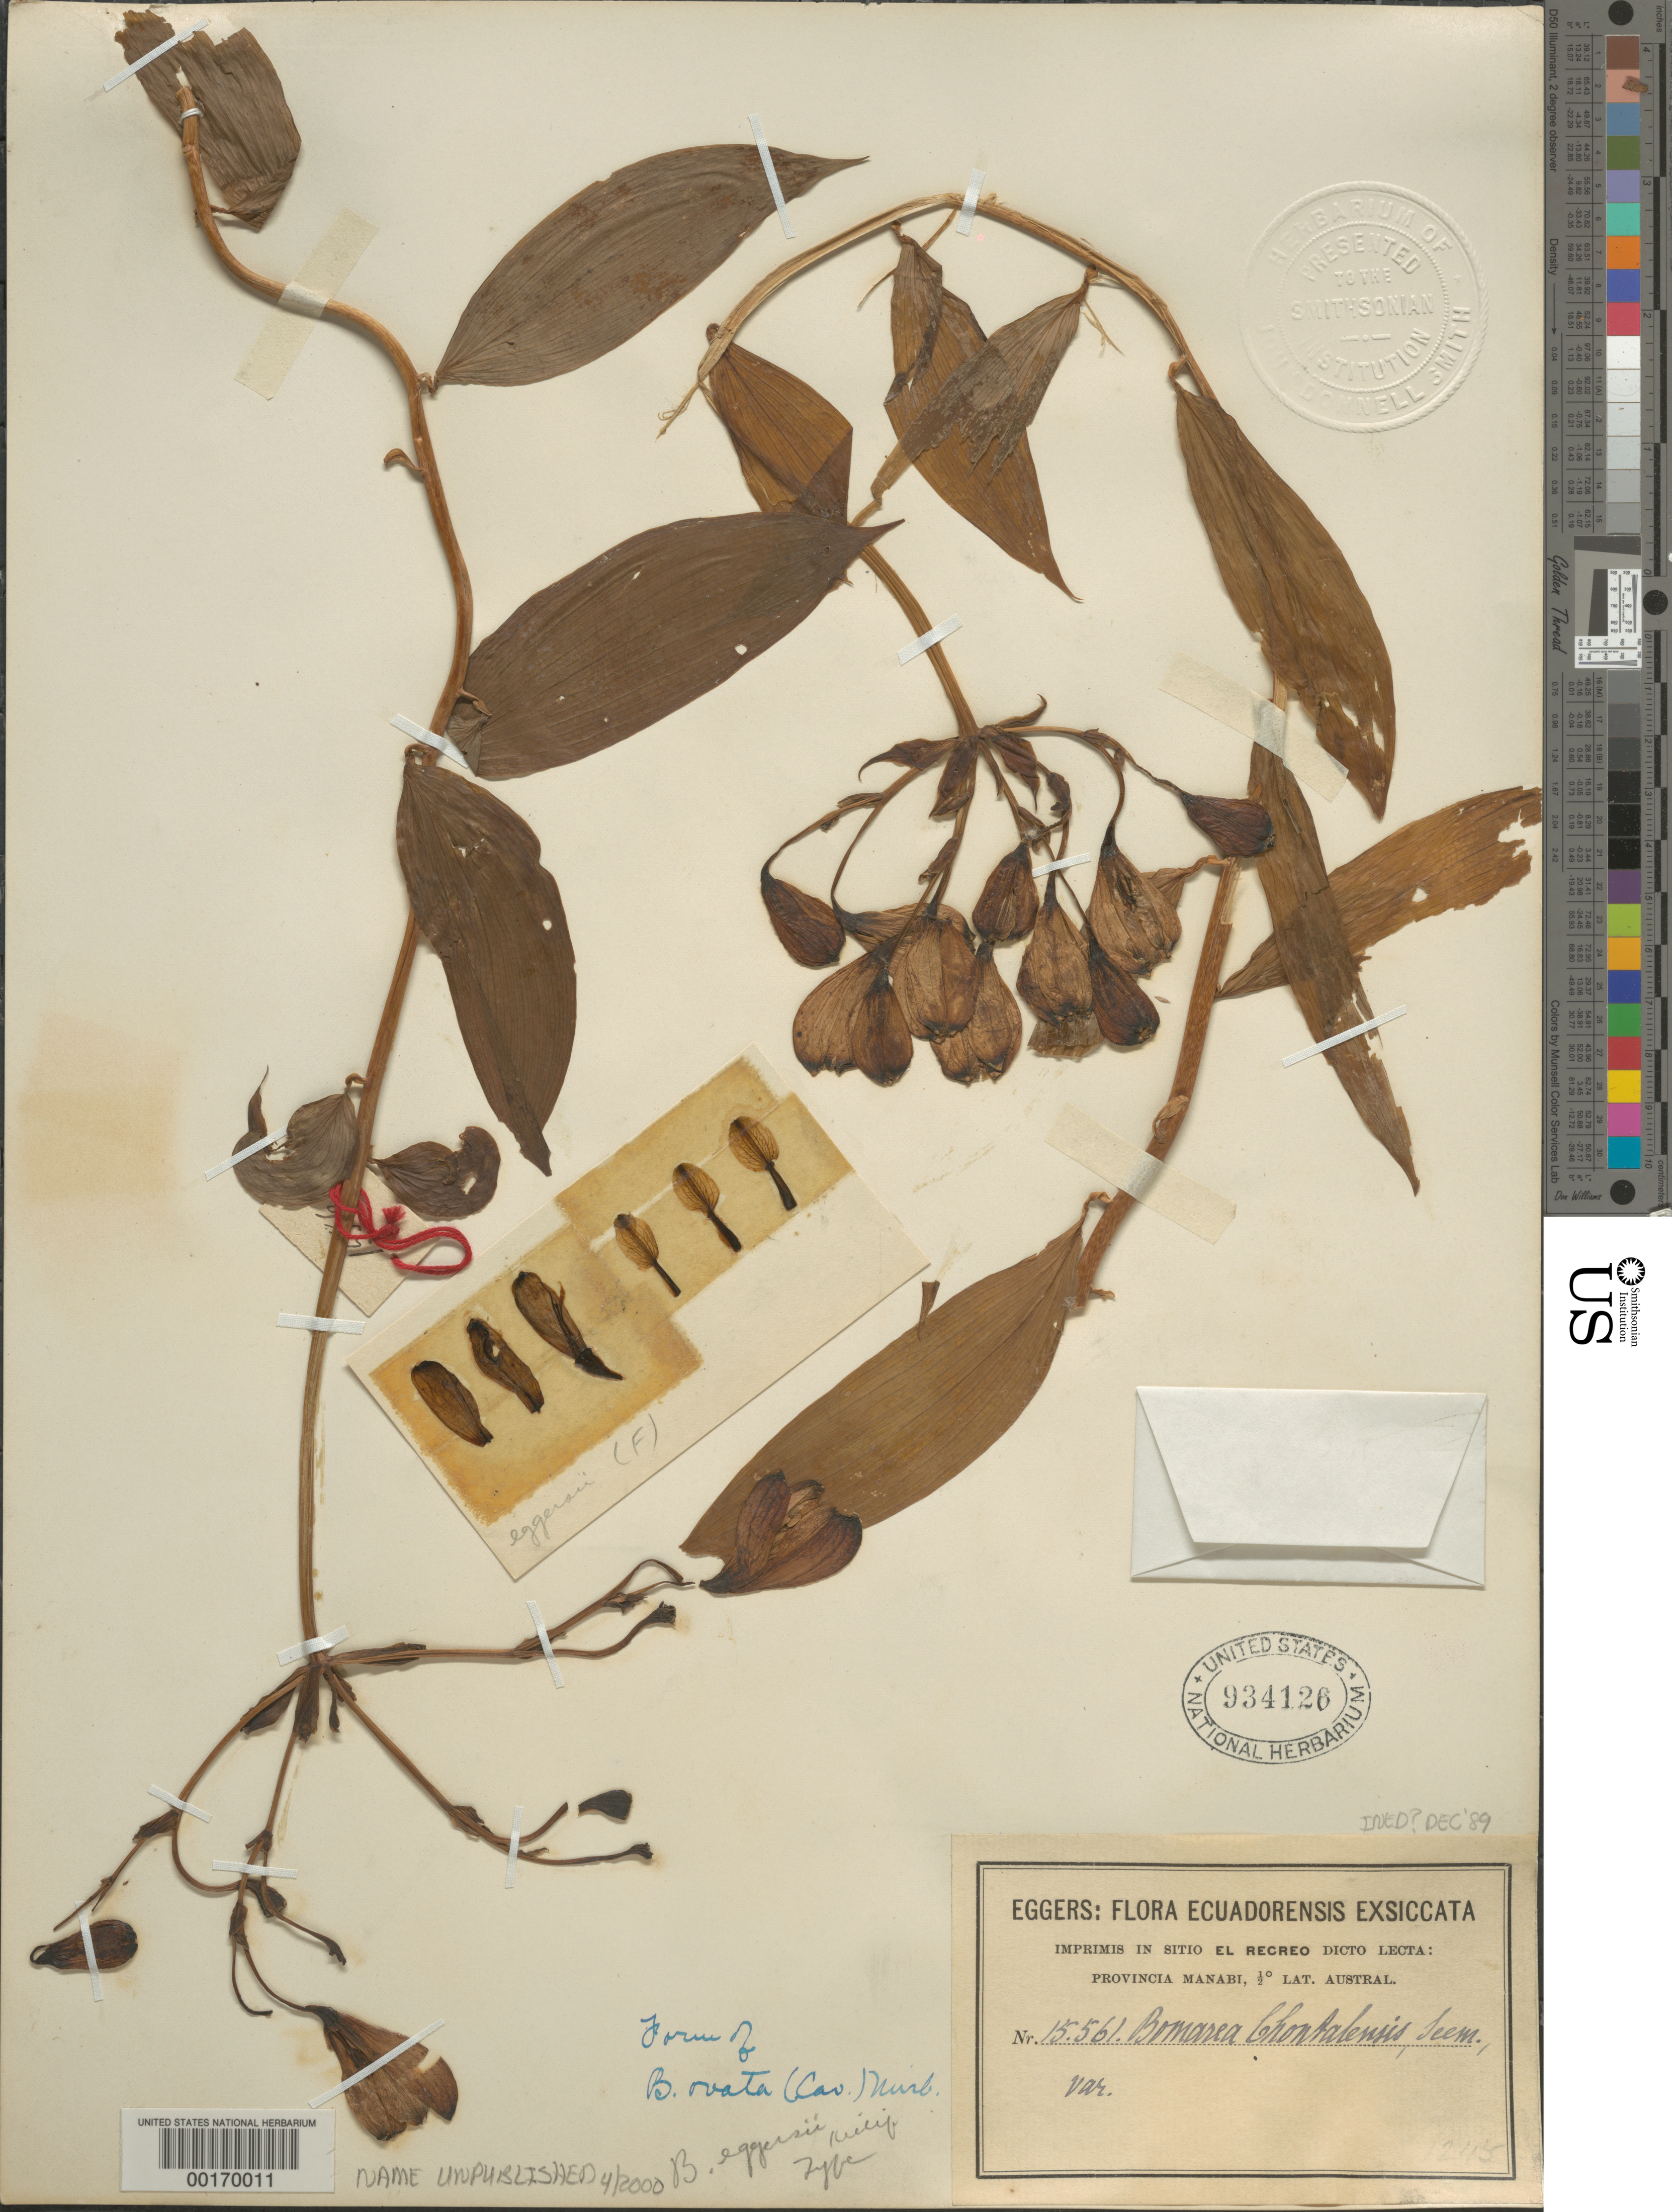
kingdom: Plantae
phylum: Tracheophyta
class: Liliopsida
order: Liliales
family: Alstroemeriaceae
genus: Bomarea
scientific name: Bomarea sp.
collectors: H. F. A. von Eggers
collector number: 15561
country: Ecuador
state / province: Manabí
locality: El recreo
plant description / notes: Annotated as "Type" of "Bomarea eggersii Killip", an ined. name never published.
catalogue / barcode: US 934126